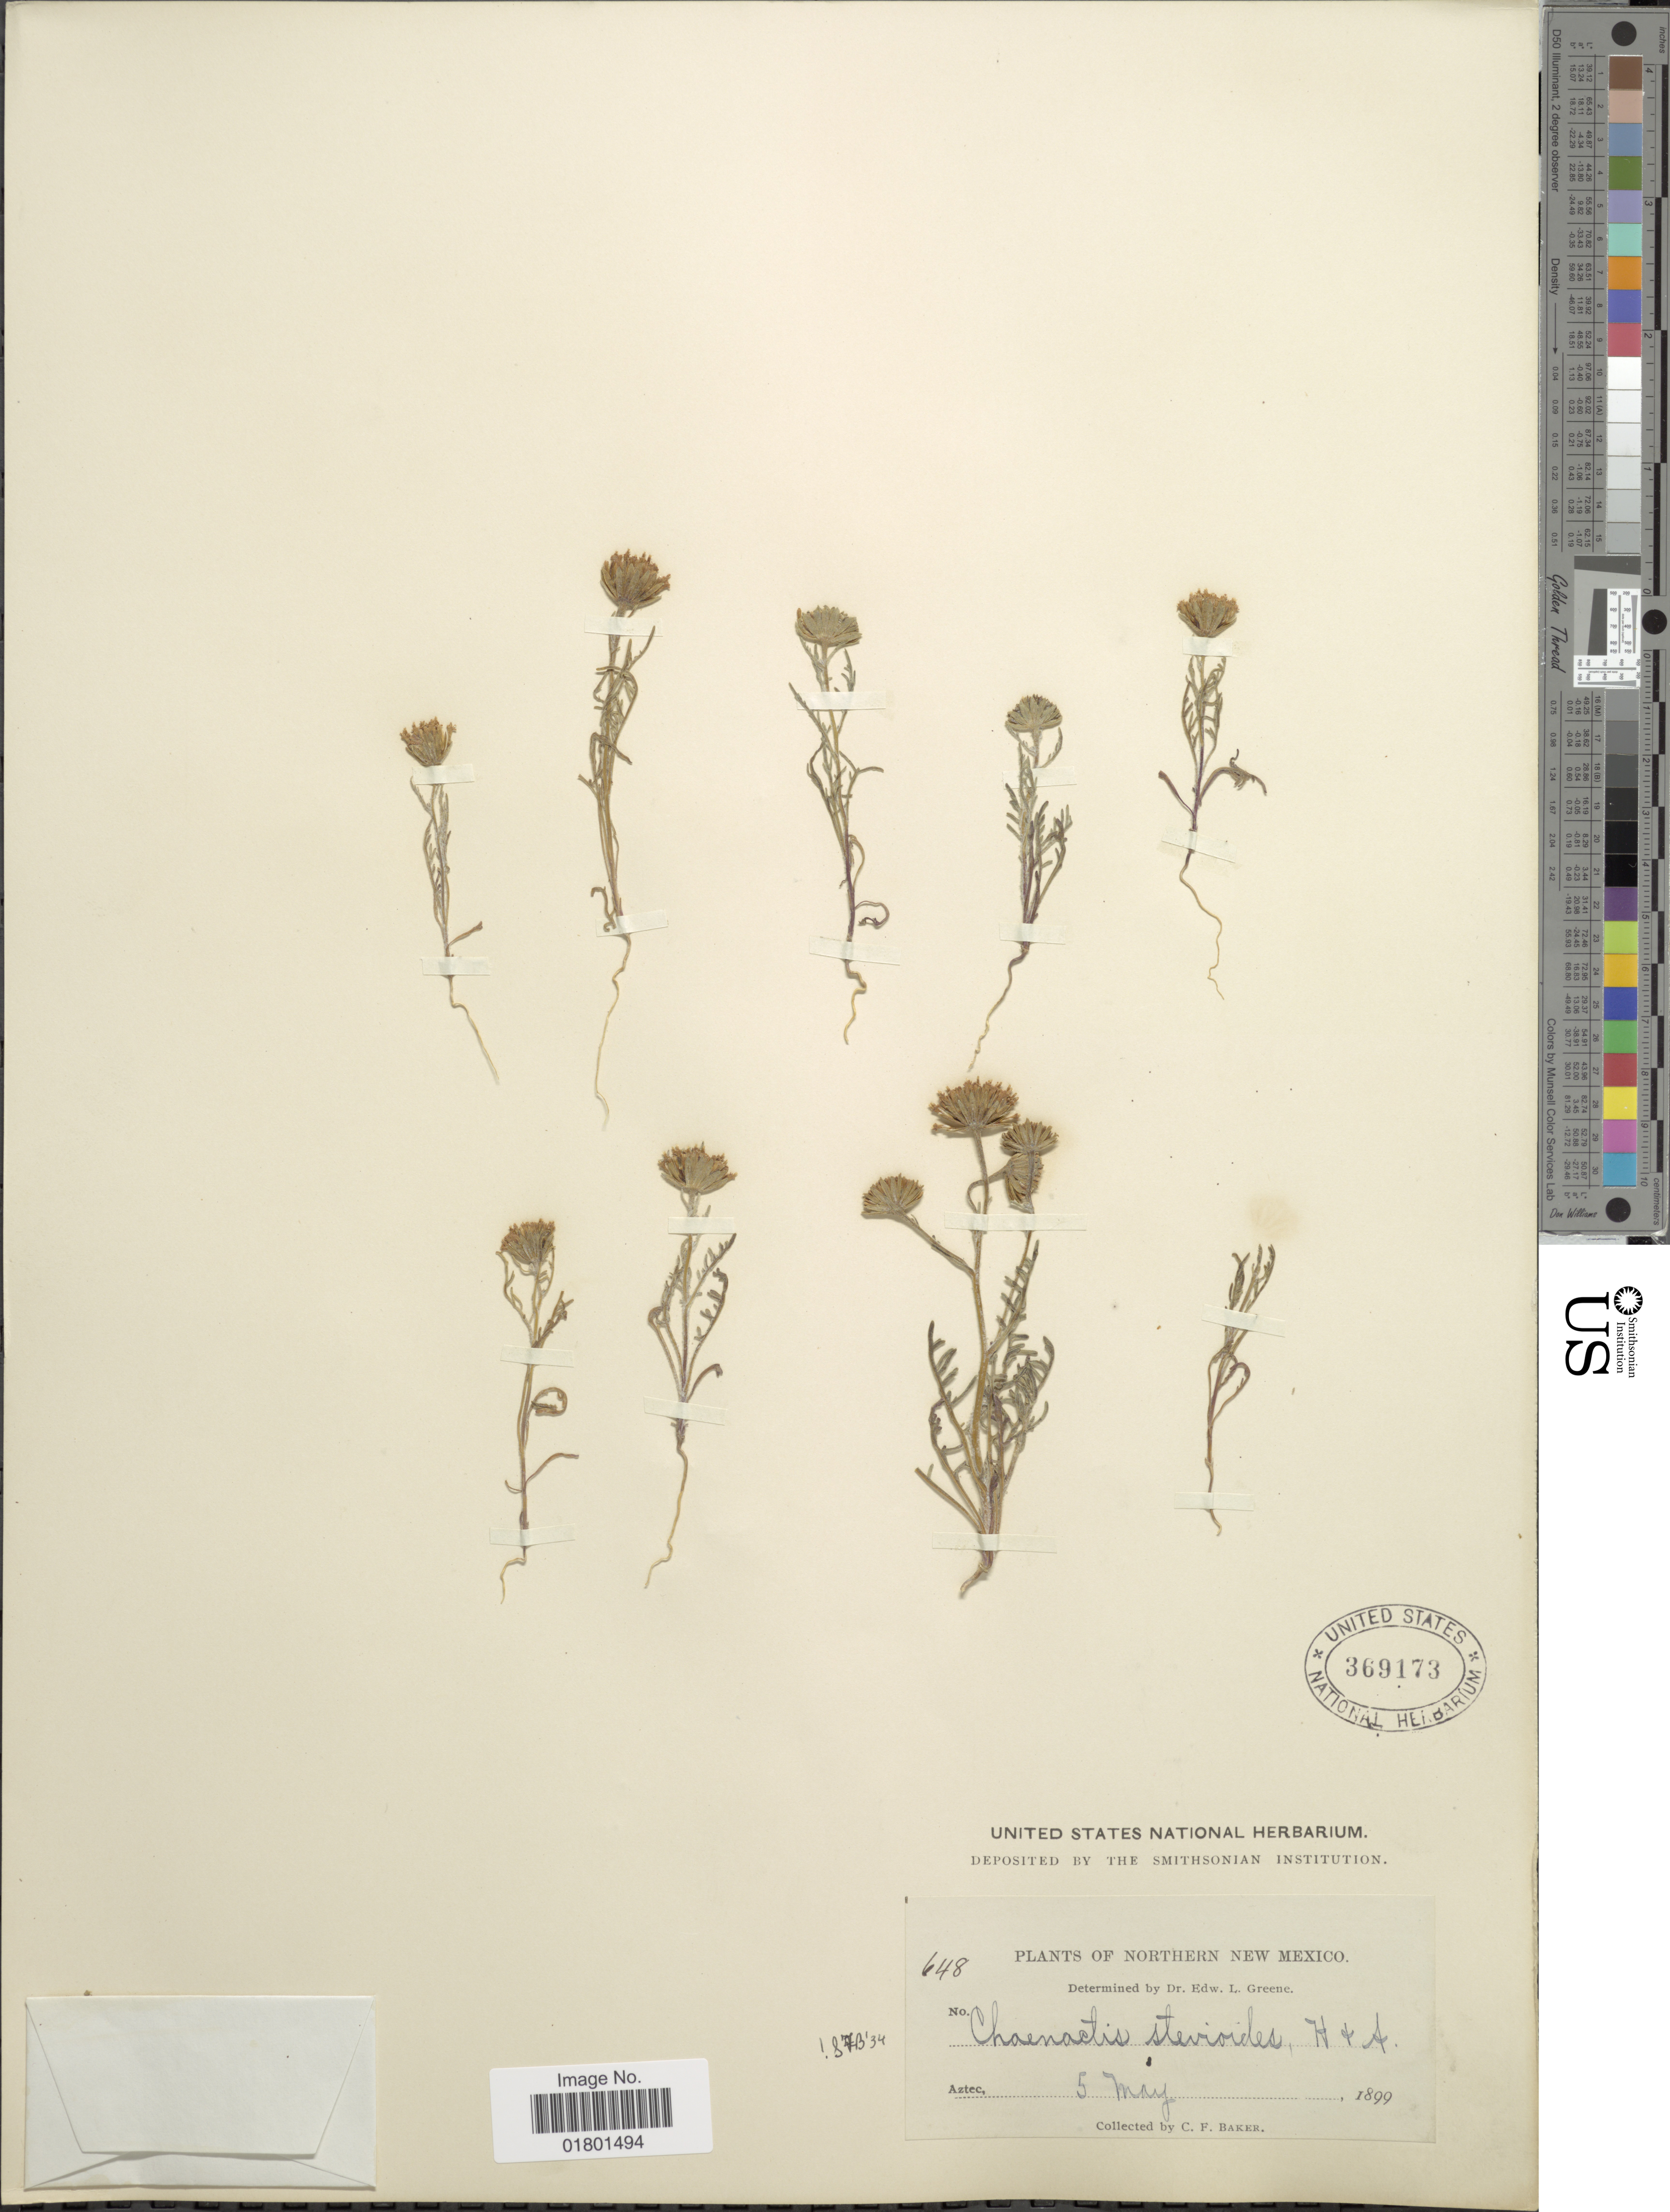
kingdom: Plantae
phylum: Tracheophyta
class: Magnoliopsida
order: Asterales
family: Asteraceae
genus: Chaenactis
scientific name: Chaenactis stevioides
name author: Hook. & Arn.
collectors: C. F. Baker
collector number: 648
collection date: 1899-05-05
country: United States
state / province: New Mexico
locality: Northern New Mexico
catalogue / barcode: US 369173